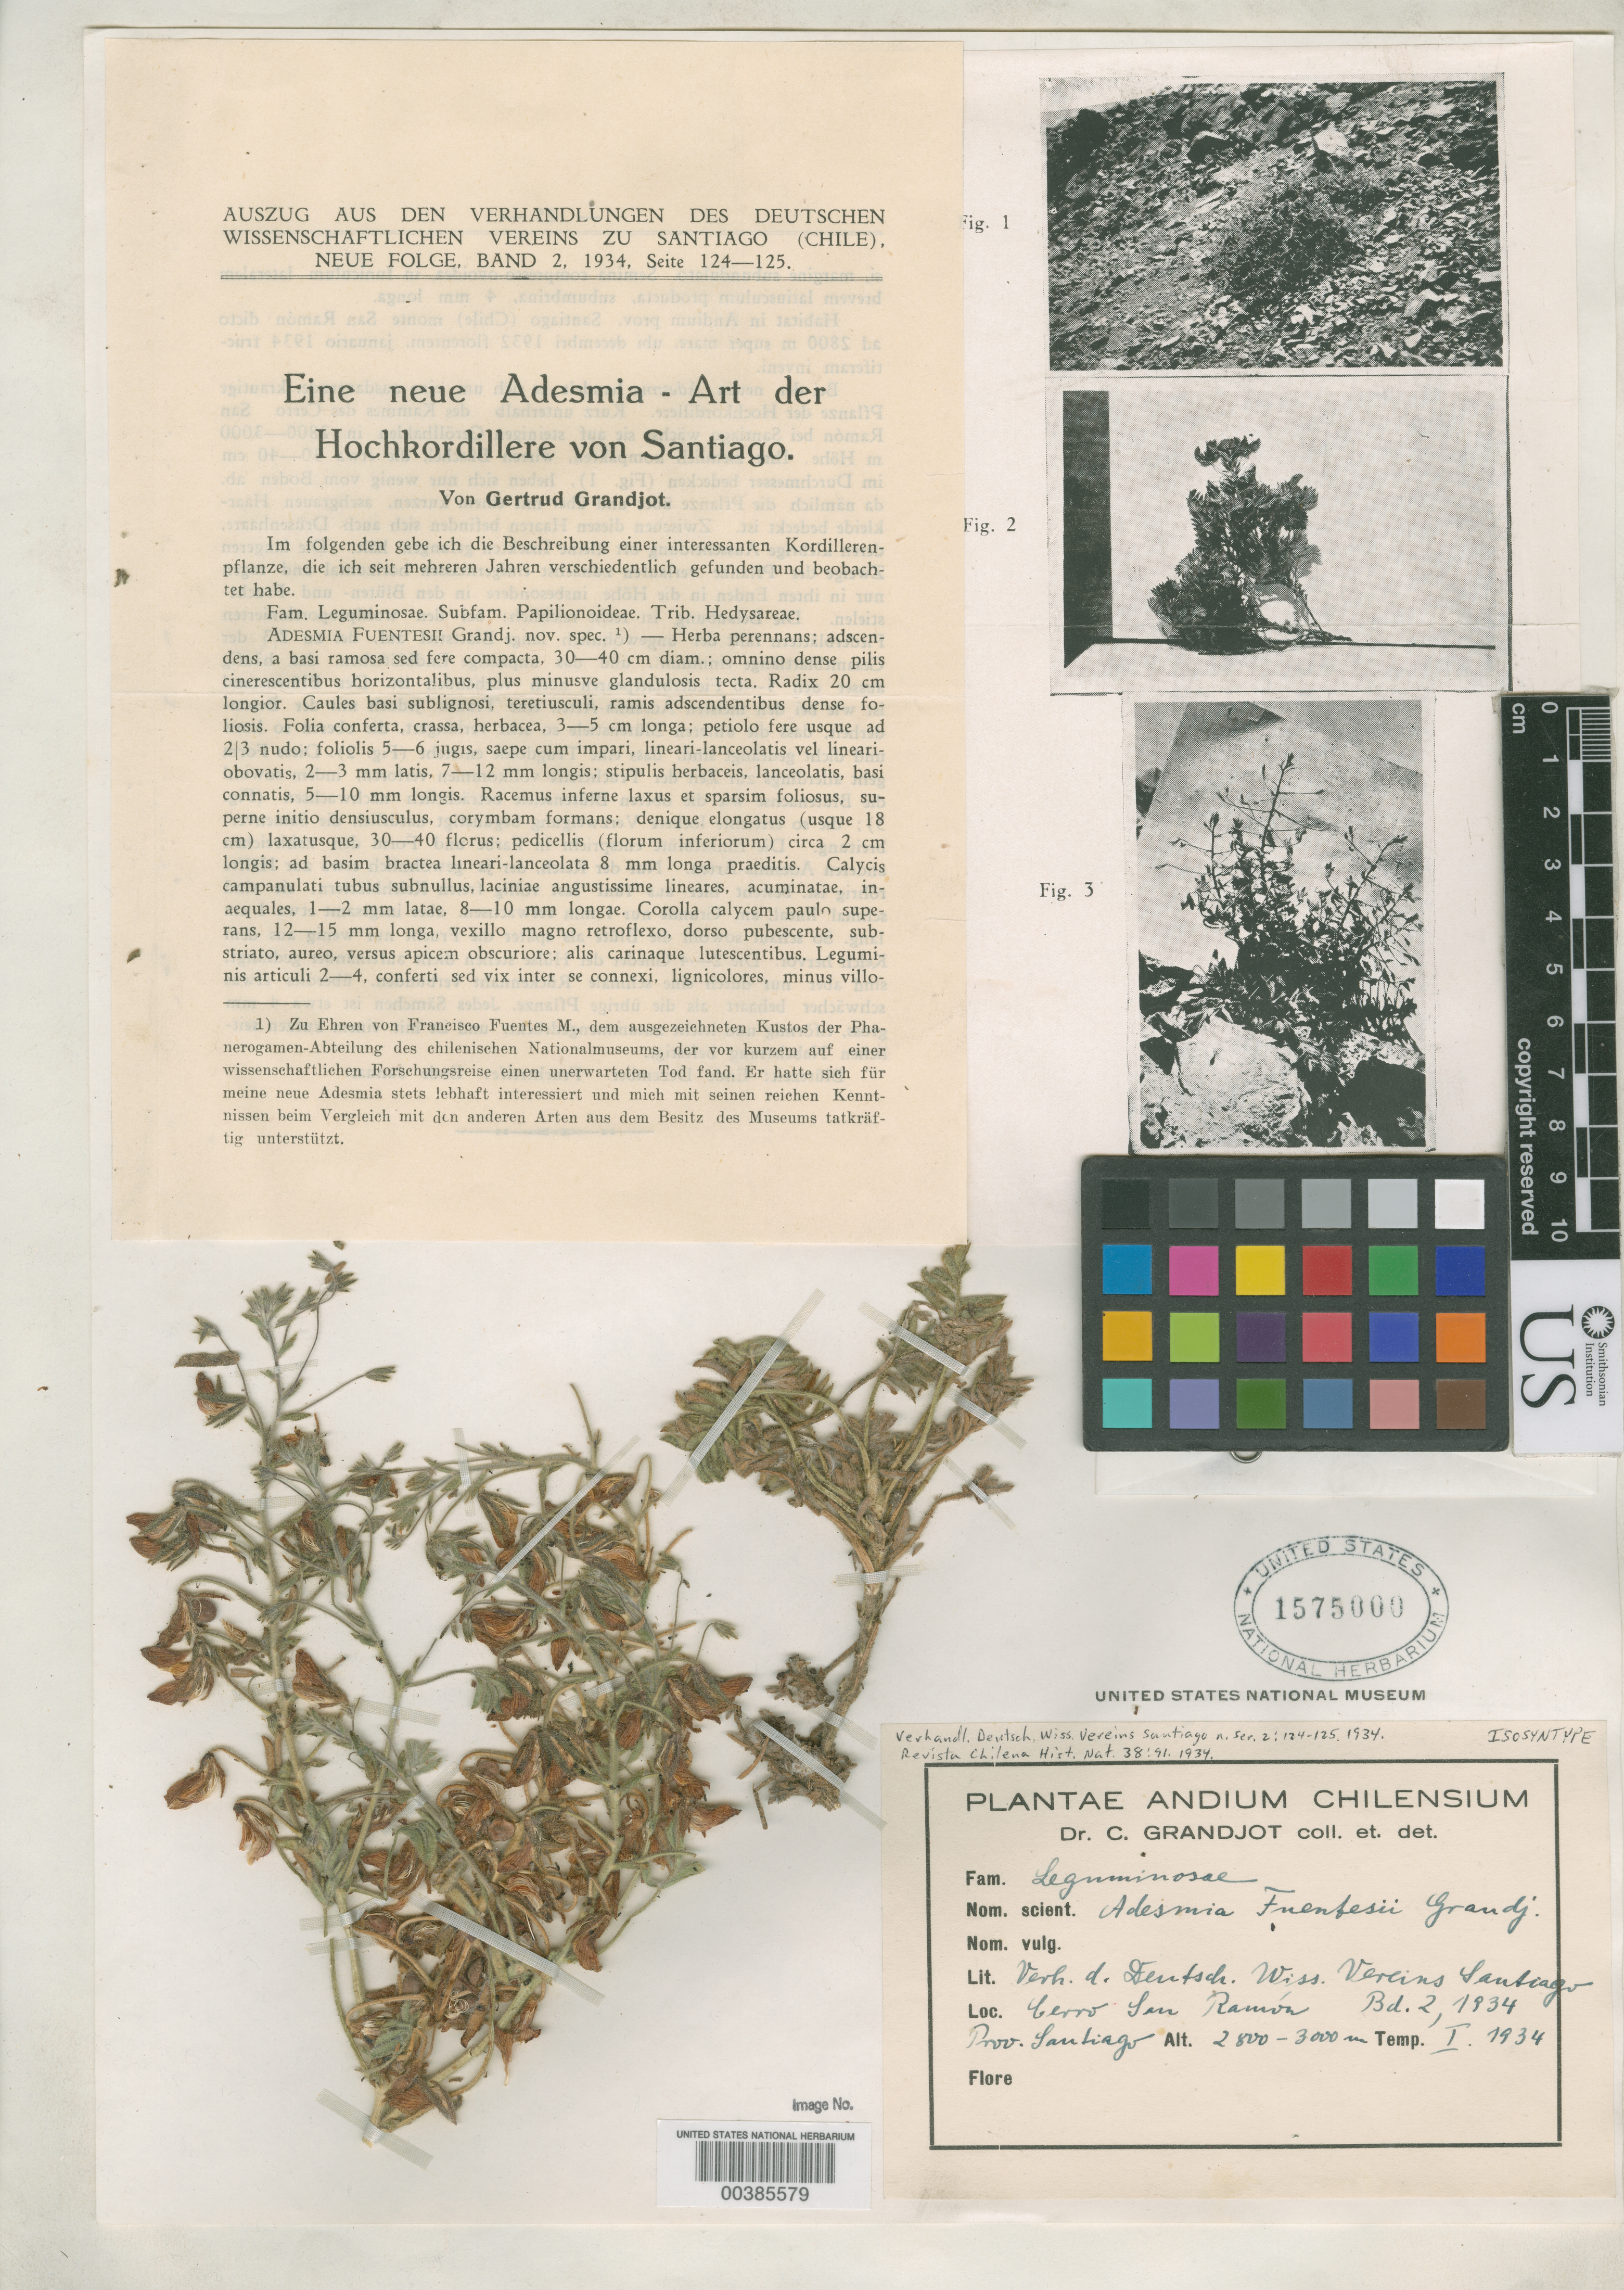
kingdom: Plantae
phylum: Tracheophyta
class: Magnoliopsida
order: Fabales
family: Fabaceae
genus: Adesmia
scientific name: Adesmia fuentesii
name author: von Grandjot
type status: Isosyntype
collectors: K. Grandjot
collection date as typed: Jan 1934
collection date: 1934-01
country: Chile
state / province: Región Metropolitana (RM)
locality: Cerro San Ramon.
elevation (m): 2800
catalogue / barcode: US 1575000